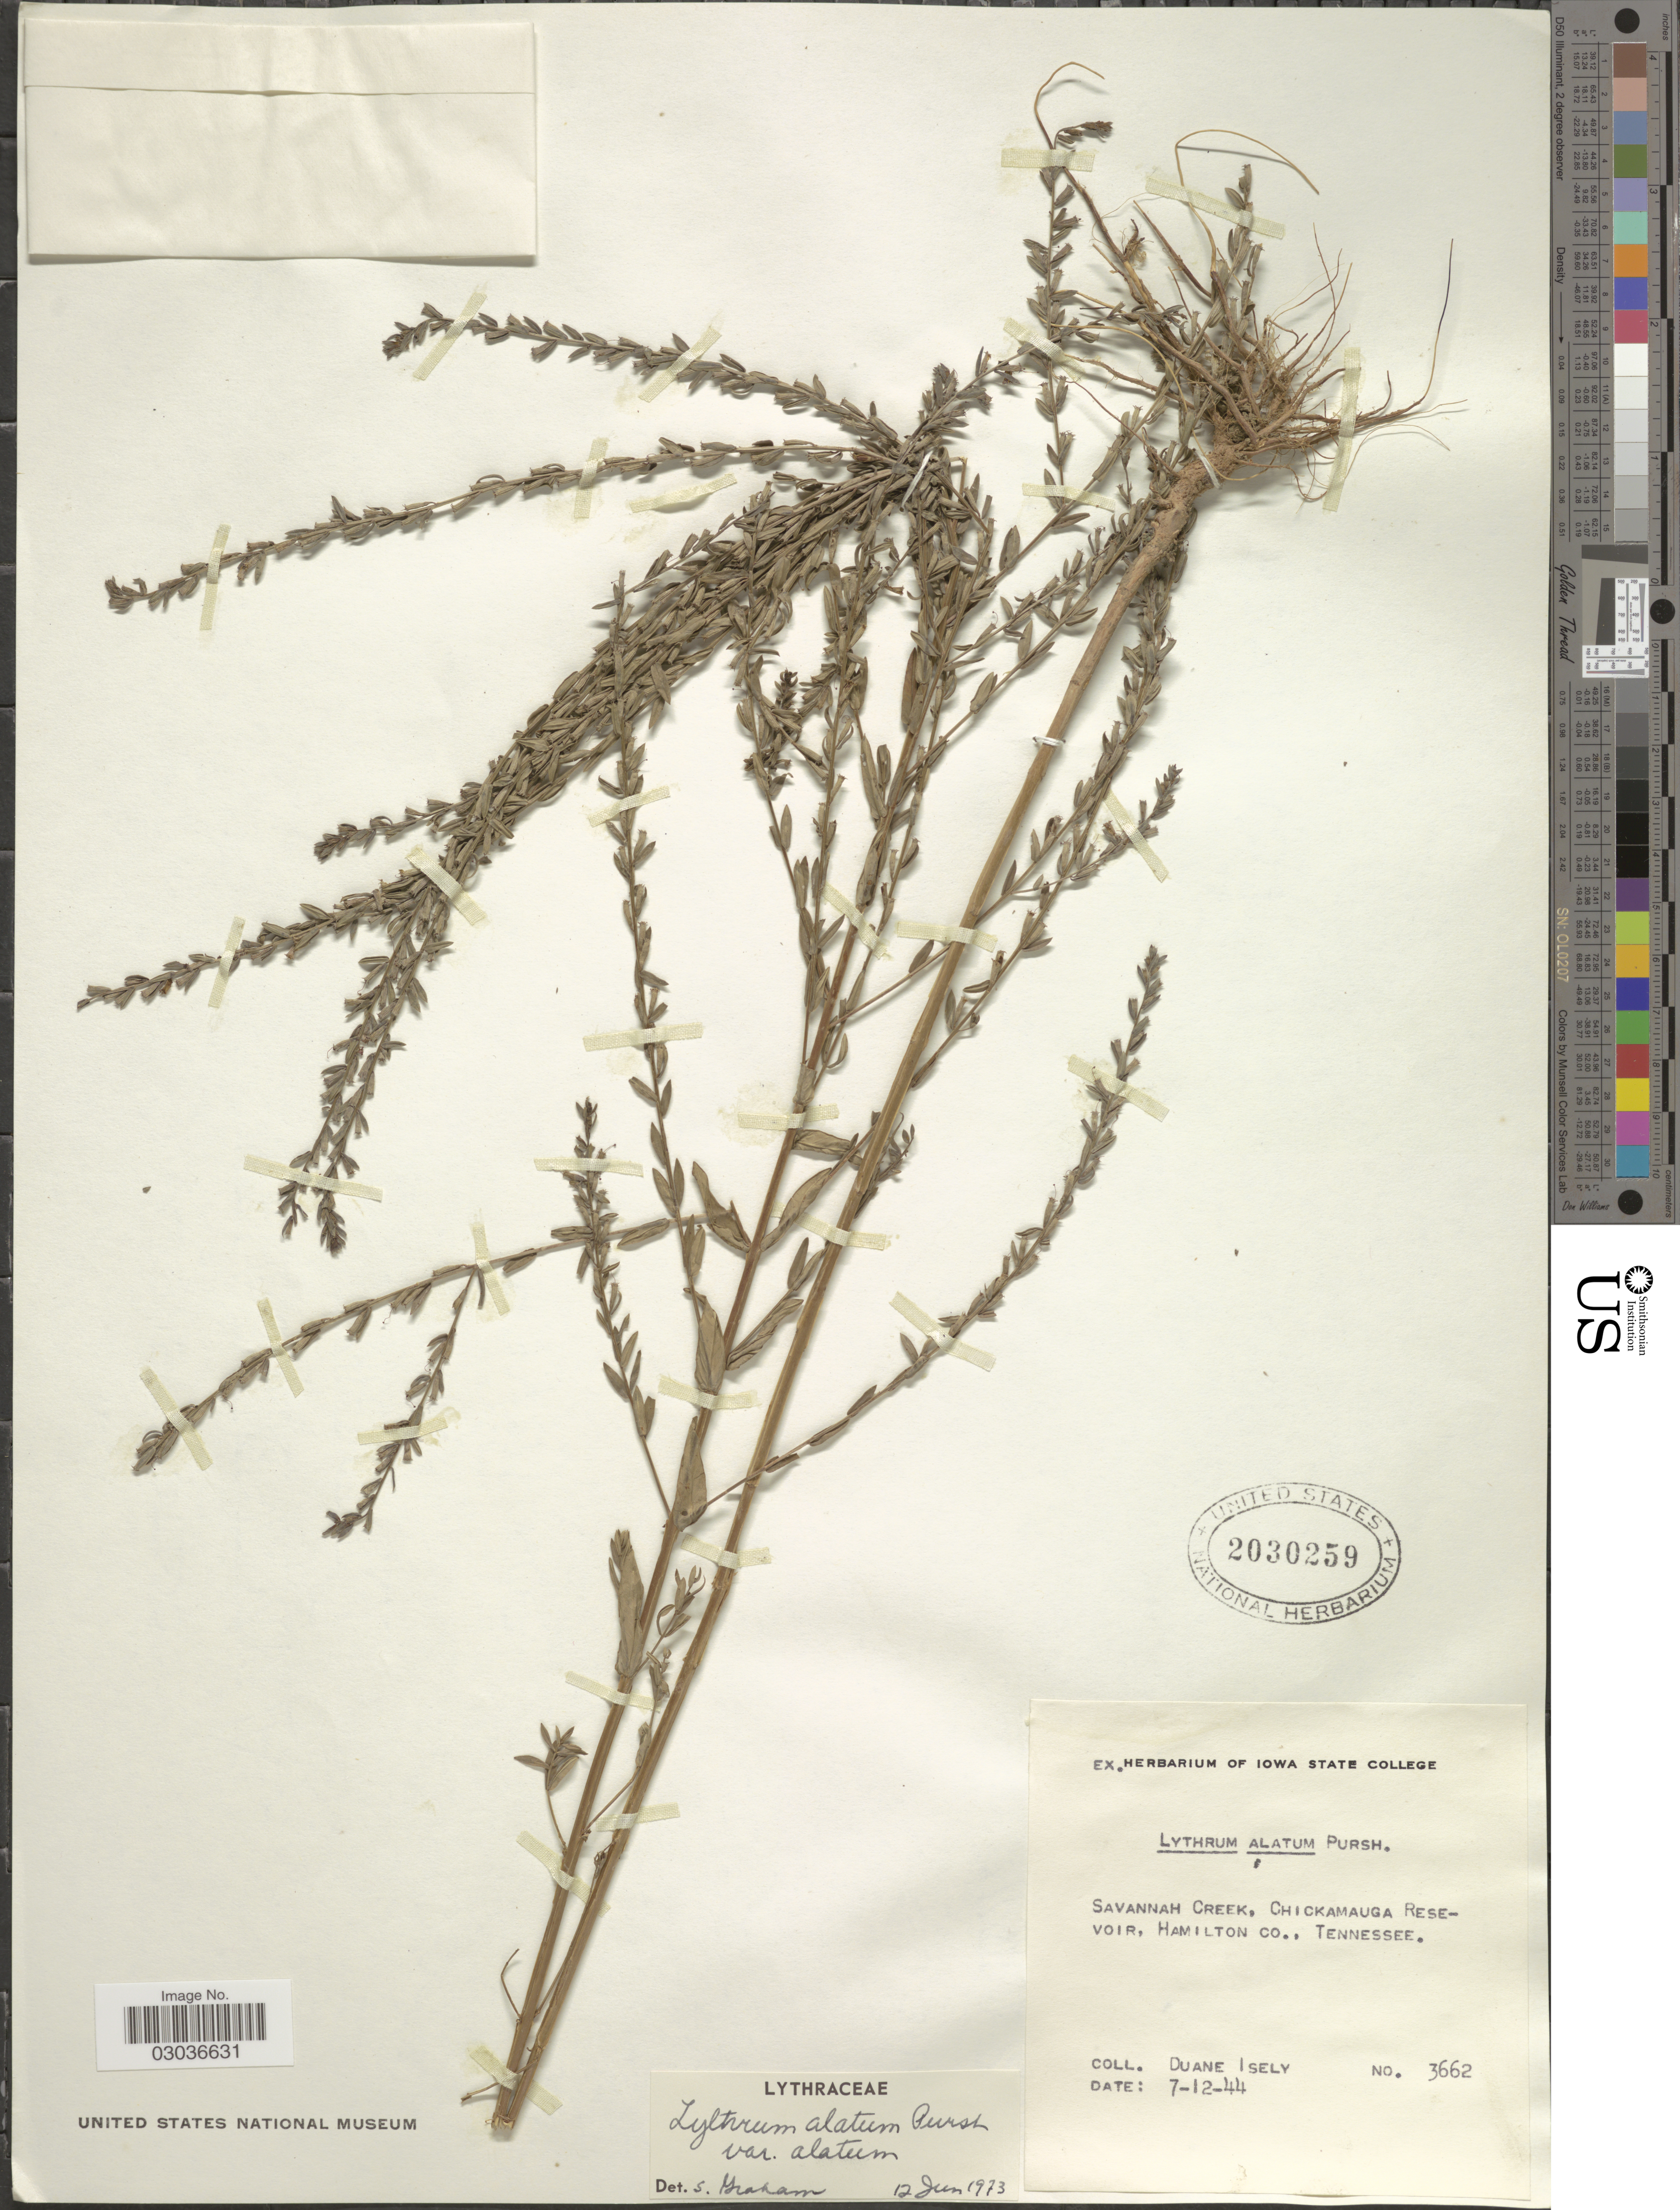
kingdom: Plantae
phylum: Tracheophyta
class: Magnoliopsida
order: Myrtales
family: Lythraceae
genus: Lythrum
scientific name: Lythrum alatum var. alatum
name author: Pursh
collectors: D. Isely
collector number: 3662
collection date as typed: Transcribed d/m/y: 12/7/44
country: United States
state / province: Tennessee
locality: Savannah Creek, Chickamauga Reservoir, Hamilton Co.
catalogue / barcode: US 2030259